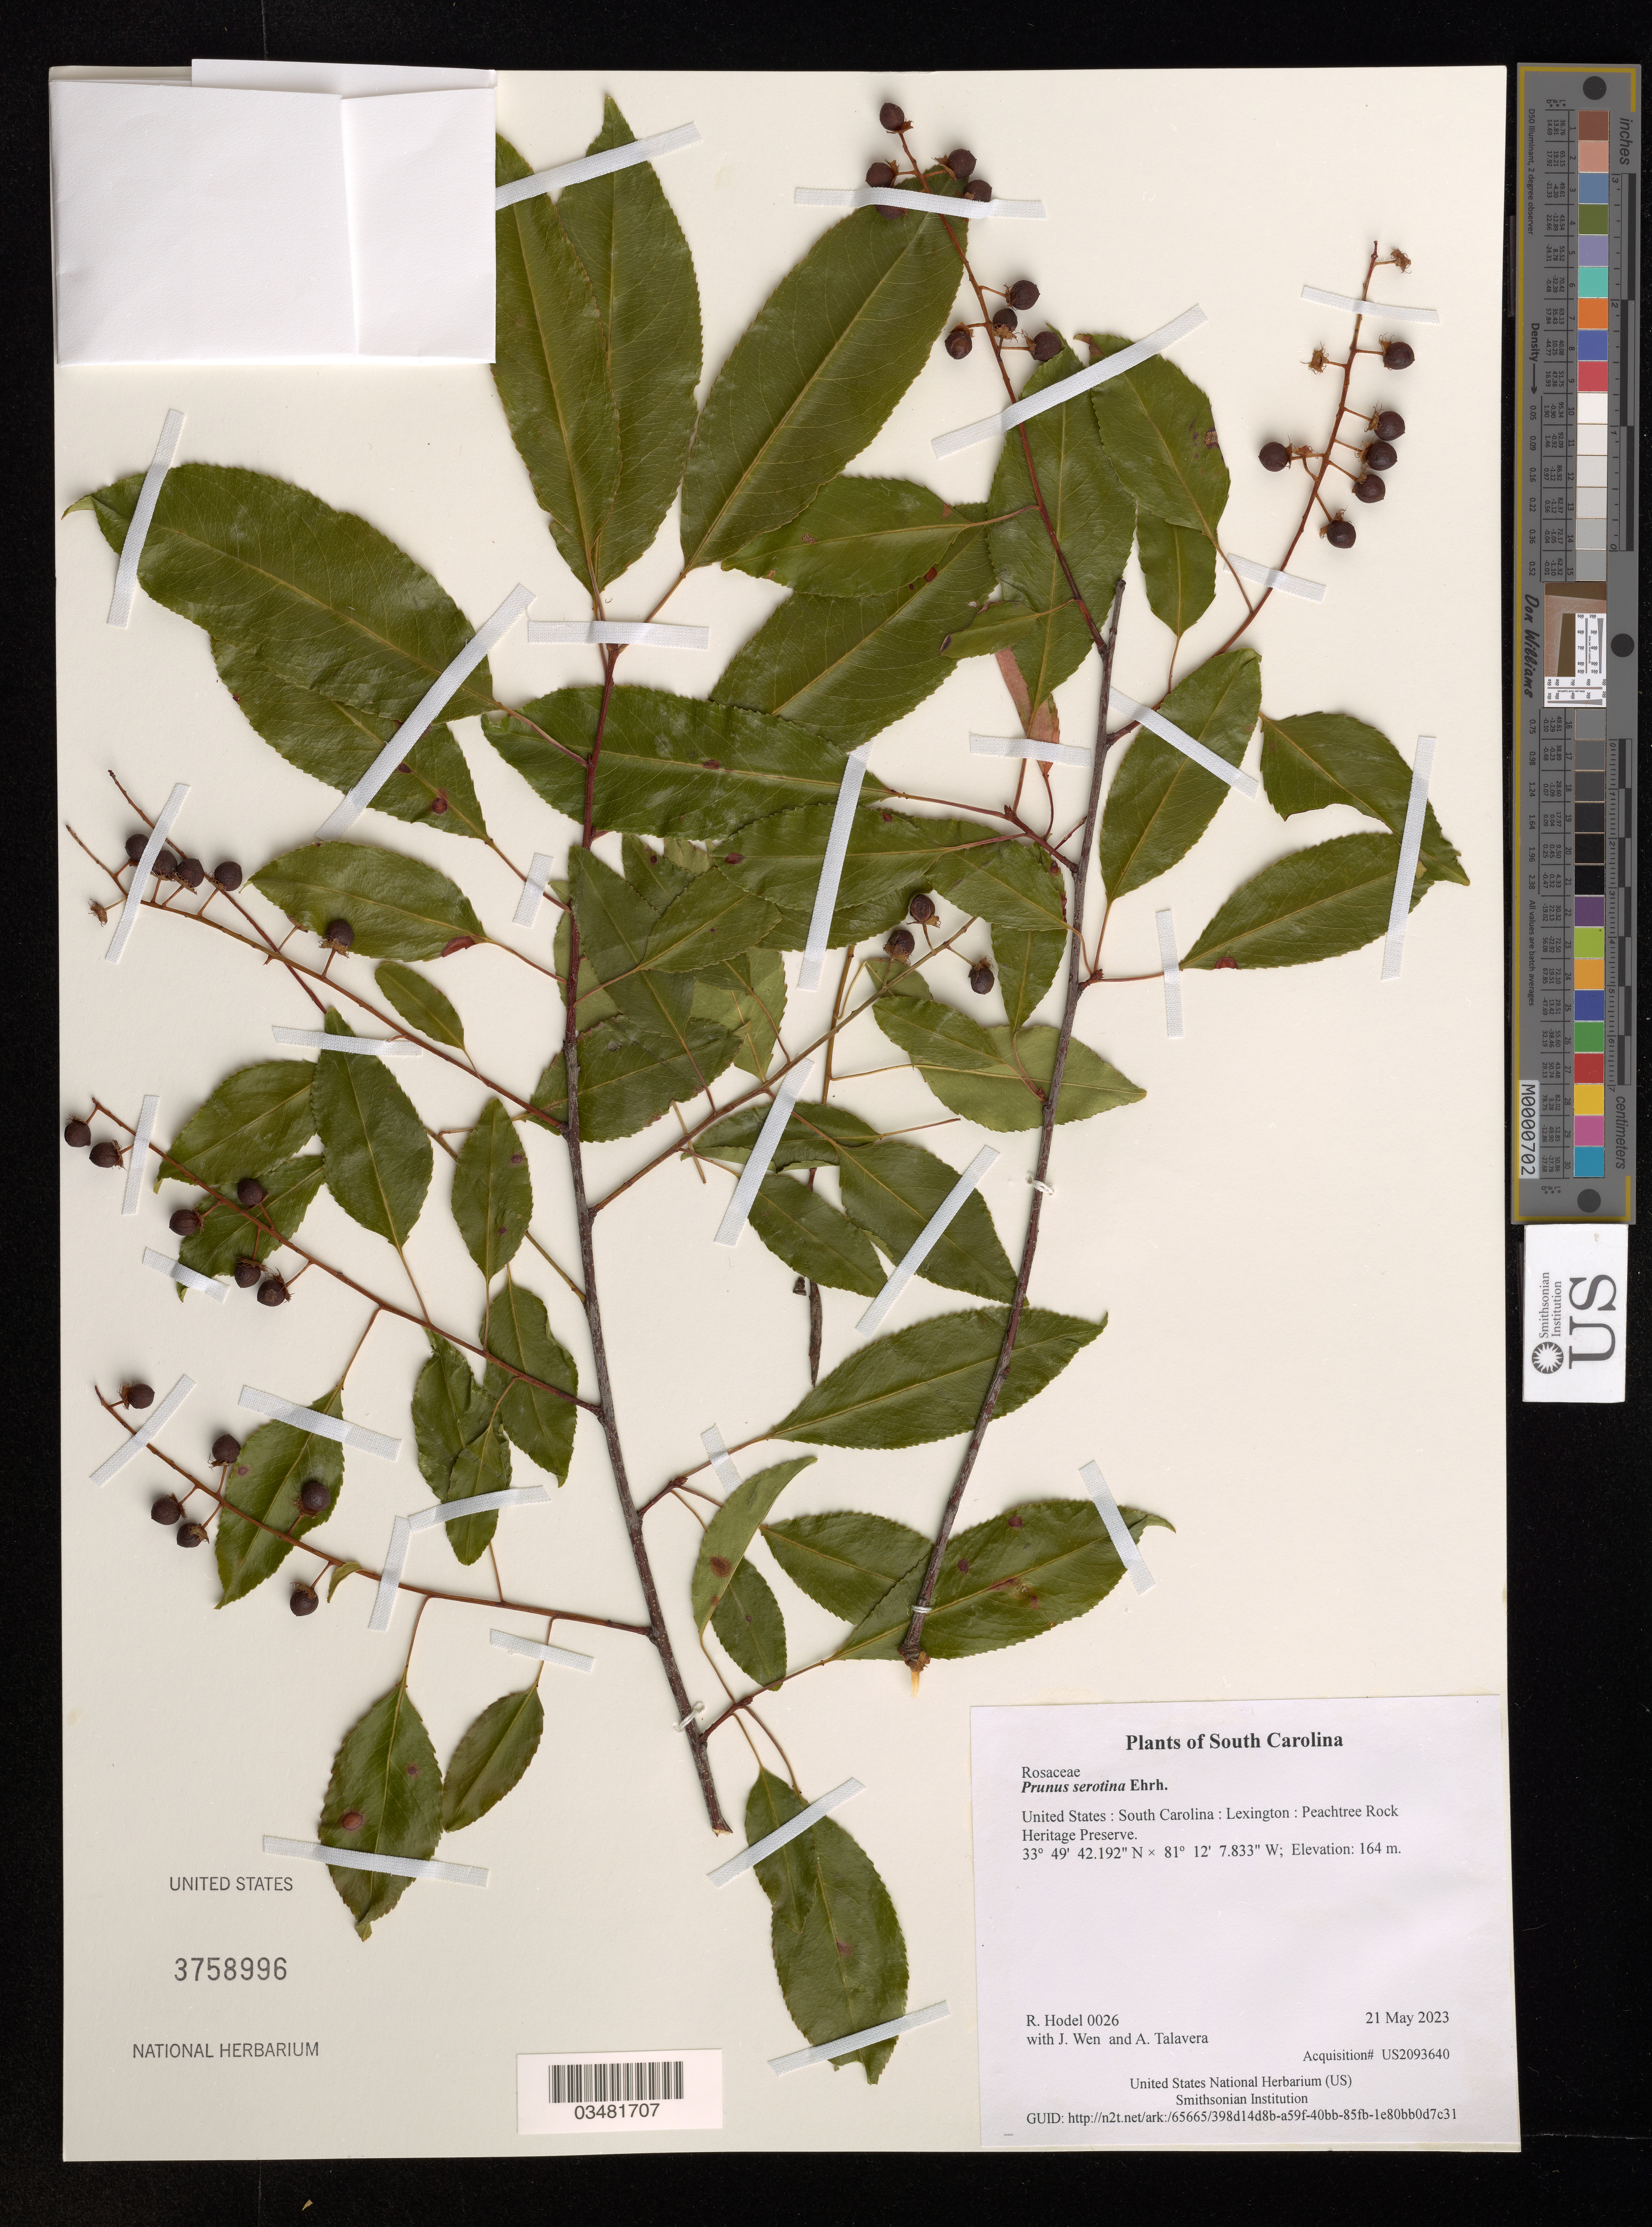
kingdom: Plantae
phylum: Tracheophyta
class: Magnoliopsida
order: Rosales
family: Rosaceae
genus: Prunus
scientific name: Prunus serotina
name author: Ehrh.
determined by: Hodel, Richard G. J.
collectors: R. Hodel, J. Wen & A. Talavera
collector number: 0026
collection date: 2023-05-21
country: United States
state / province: South Carolina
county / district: Lexington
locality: Peachtree Rock Heritage Preserve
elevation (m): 164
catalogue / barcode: US 3758996